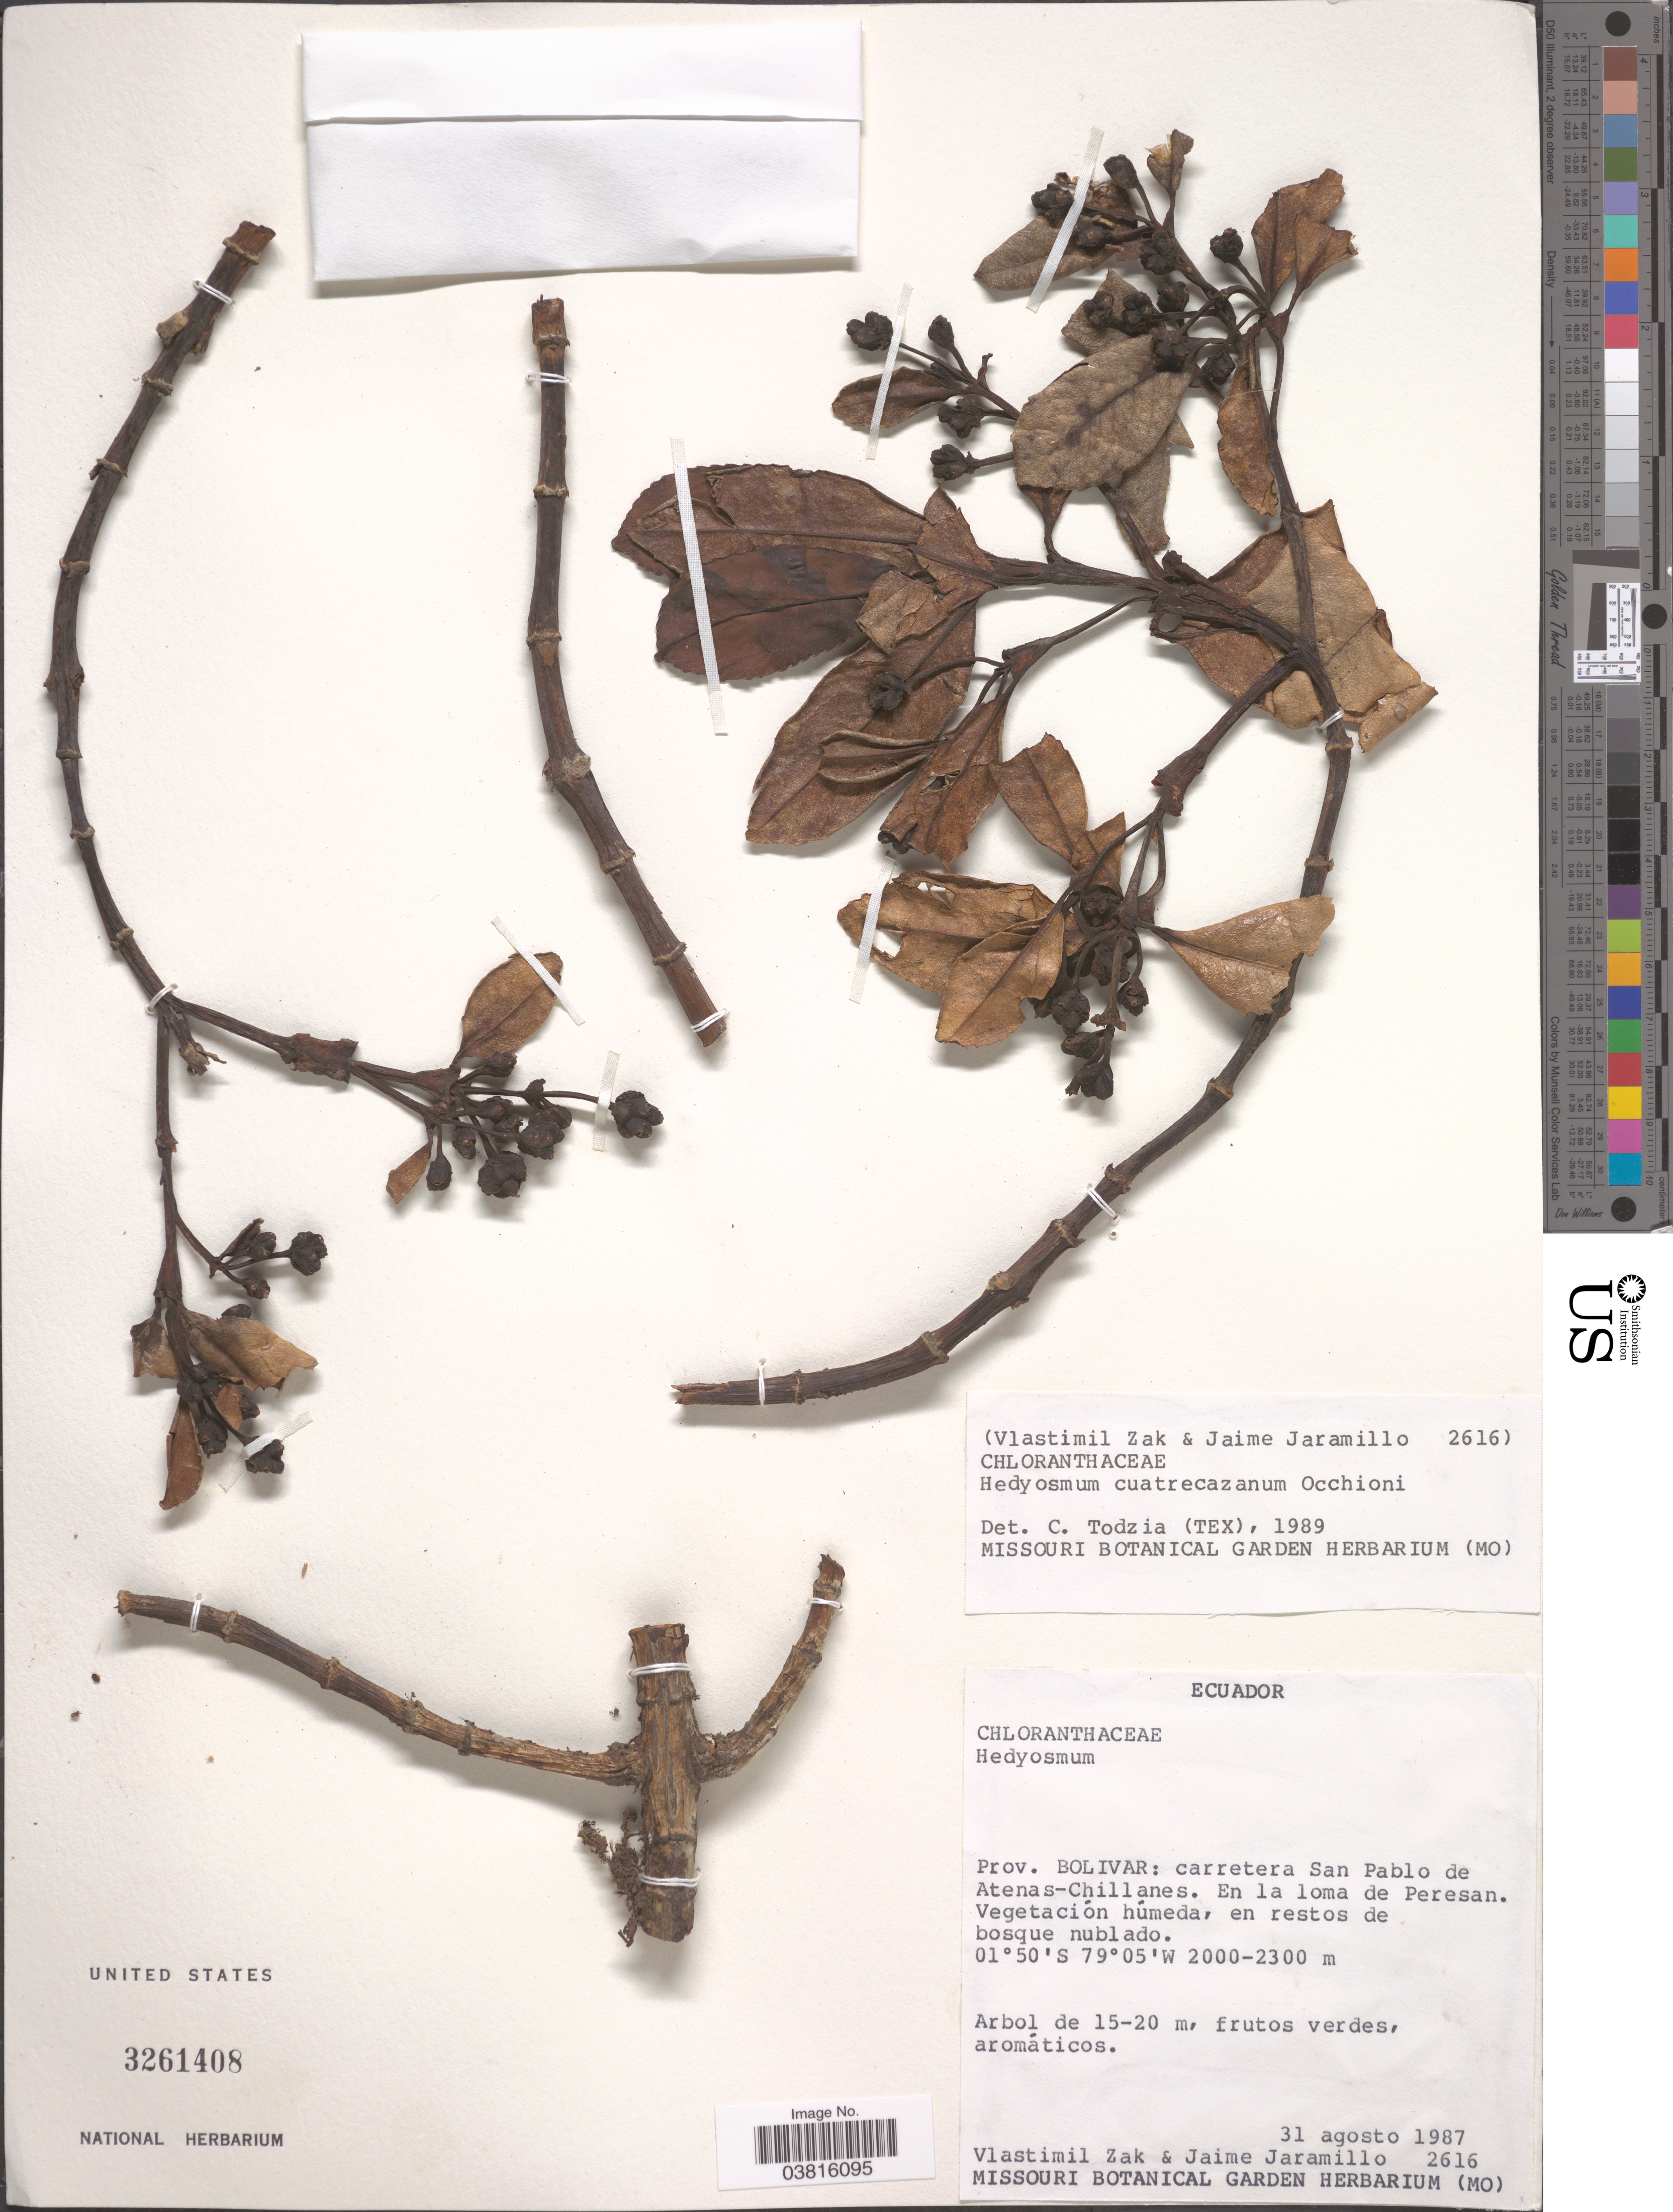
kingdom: Plantae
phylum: Tracheophyta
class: Magnoliopsida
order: Chloranthales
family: Chloranthaceae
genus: Hedyosmum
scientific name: Hedyosmum cuatrecazanum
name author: Occhioni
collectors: V. Zak & J. Jaramillo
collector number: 2616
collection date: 1987-08-31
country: Ecuador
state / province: Bolívar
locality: Carretera San Pablo de Atenas-Chillanes. En la loma de Peresan.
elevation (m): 2000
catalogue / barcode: US 3261408